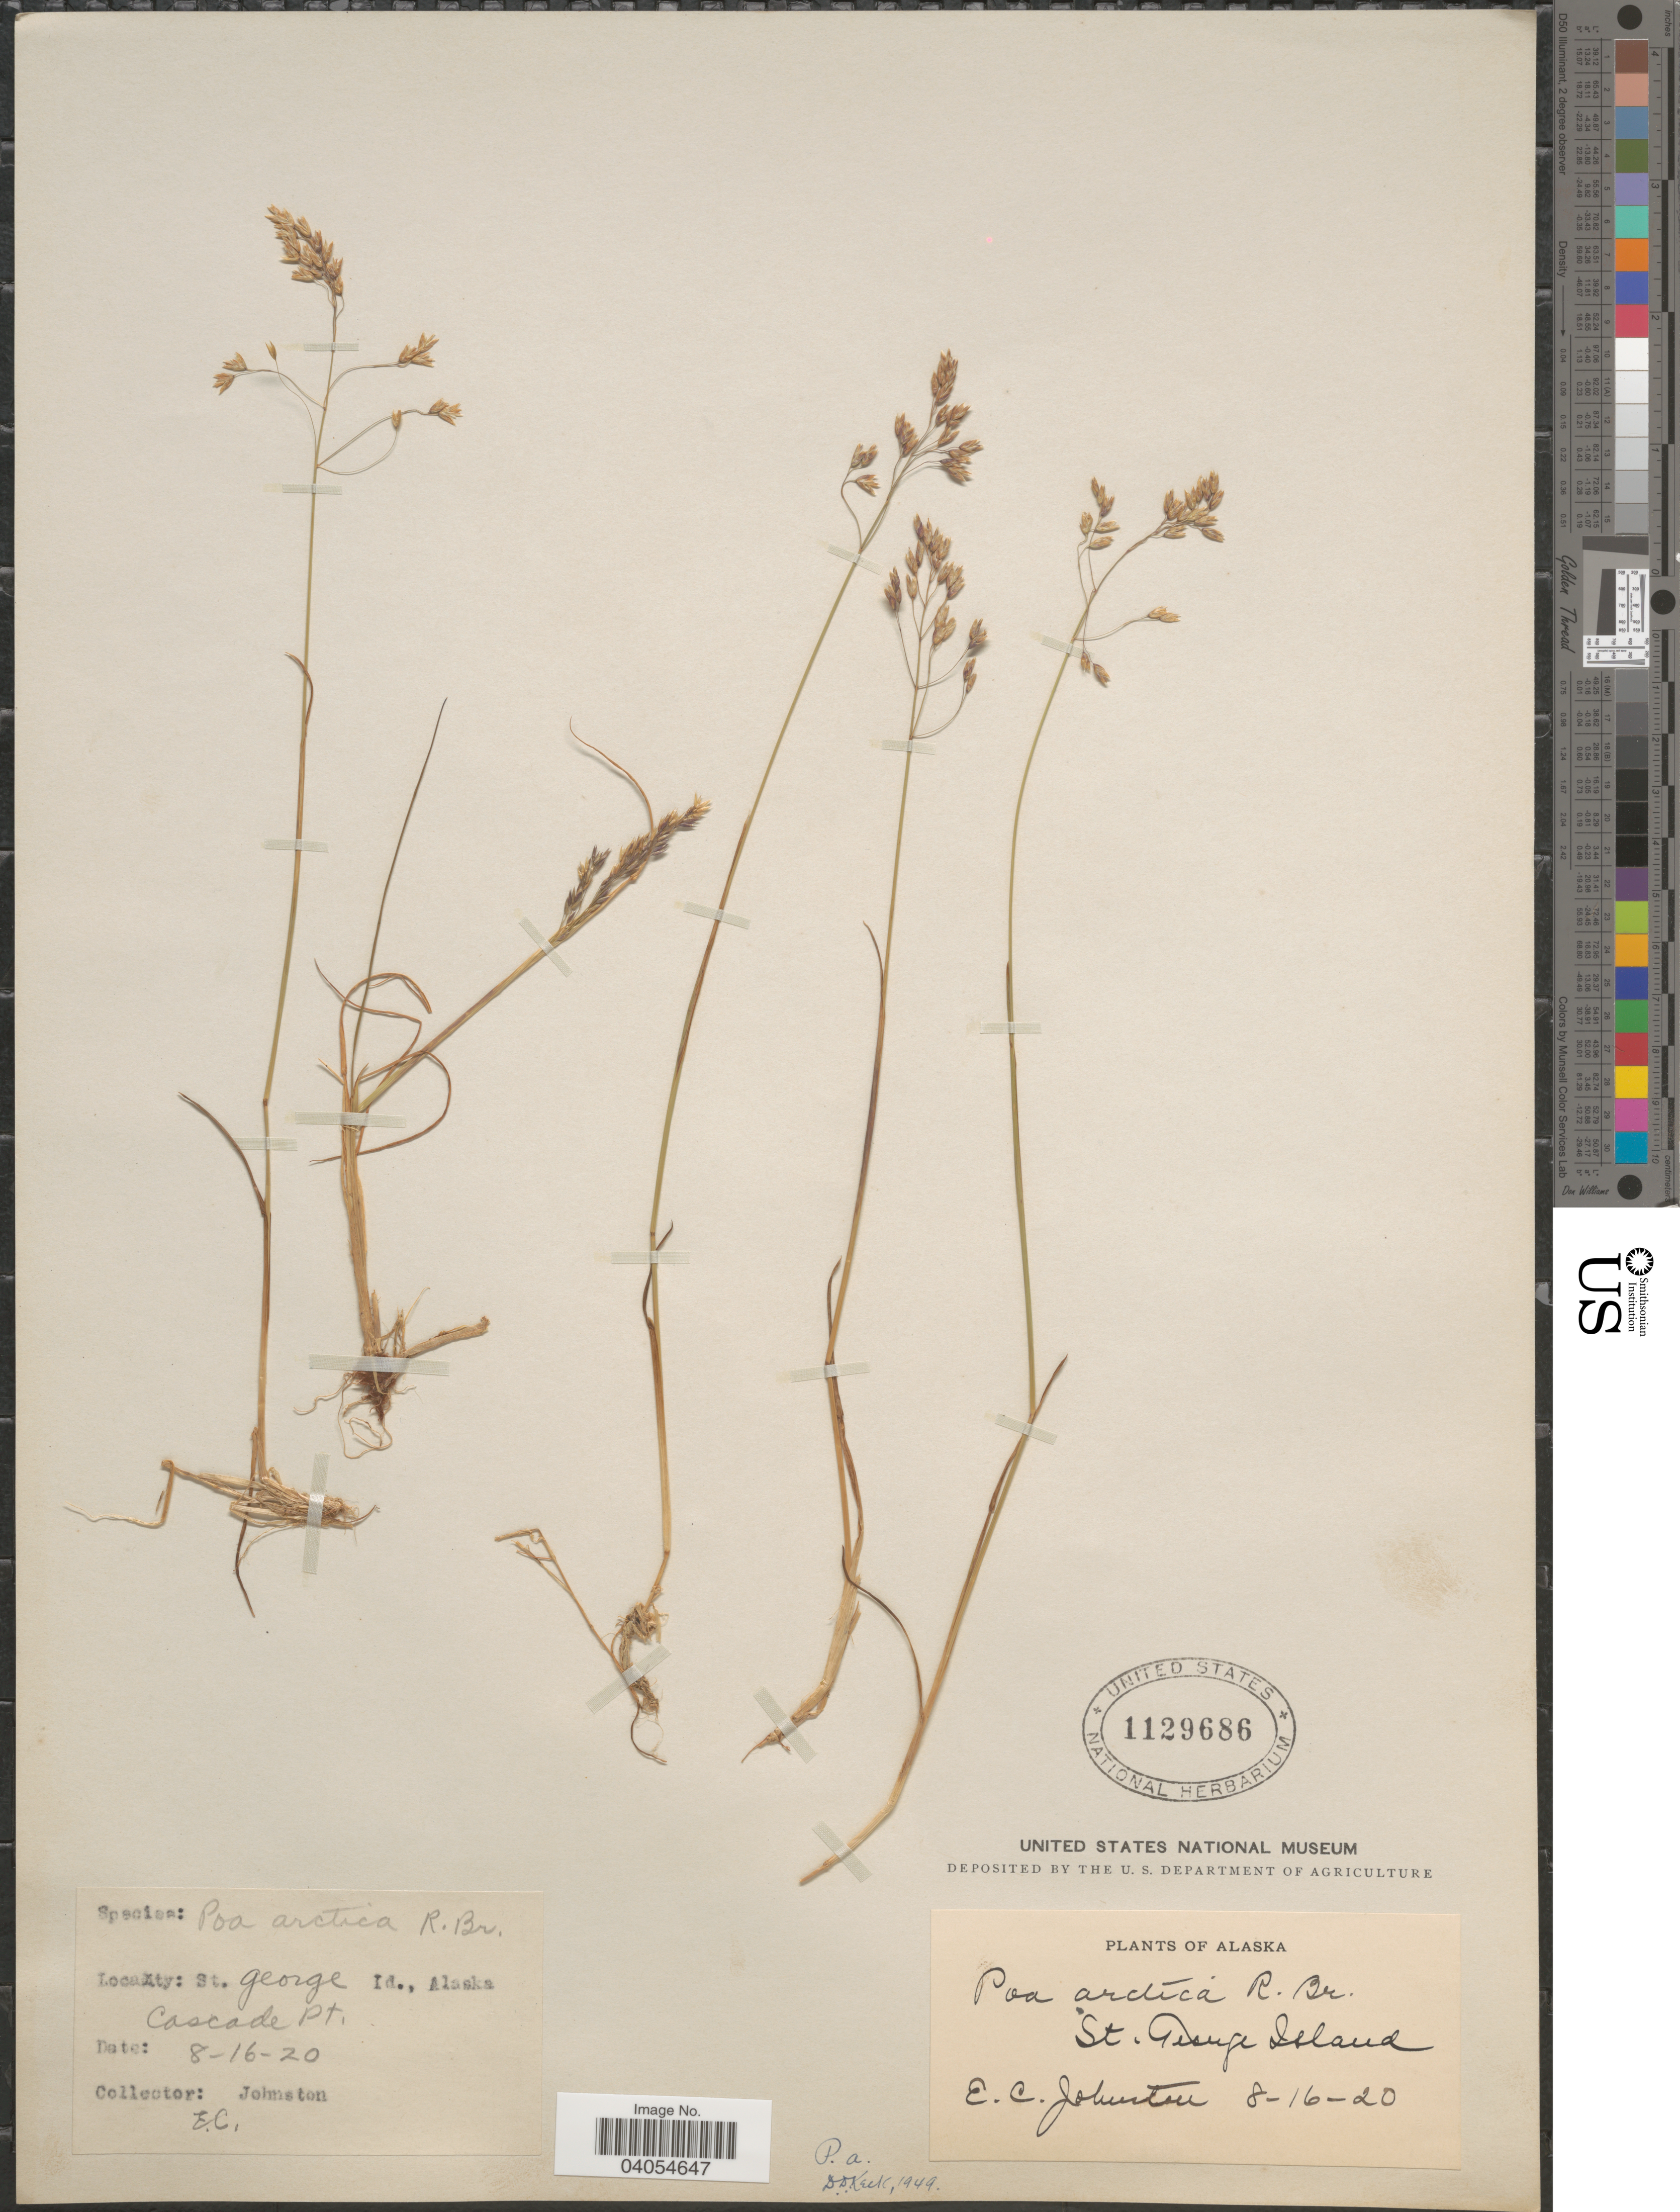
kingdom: Plantae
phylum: Tracheophyta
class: Liliopsida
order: Poales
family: Poaceae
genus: Poa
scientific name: Poa arctica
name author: R. Br.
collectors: E. C. Johnston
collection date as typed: Transcribed d/m/y: 16/8/20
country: United States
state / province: Alaska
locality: St. George Id. Cascade Pt.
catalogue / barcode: US 1129686